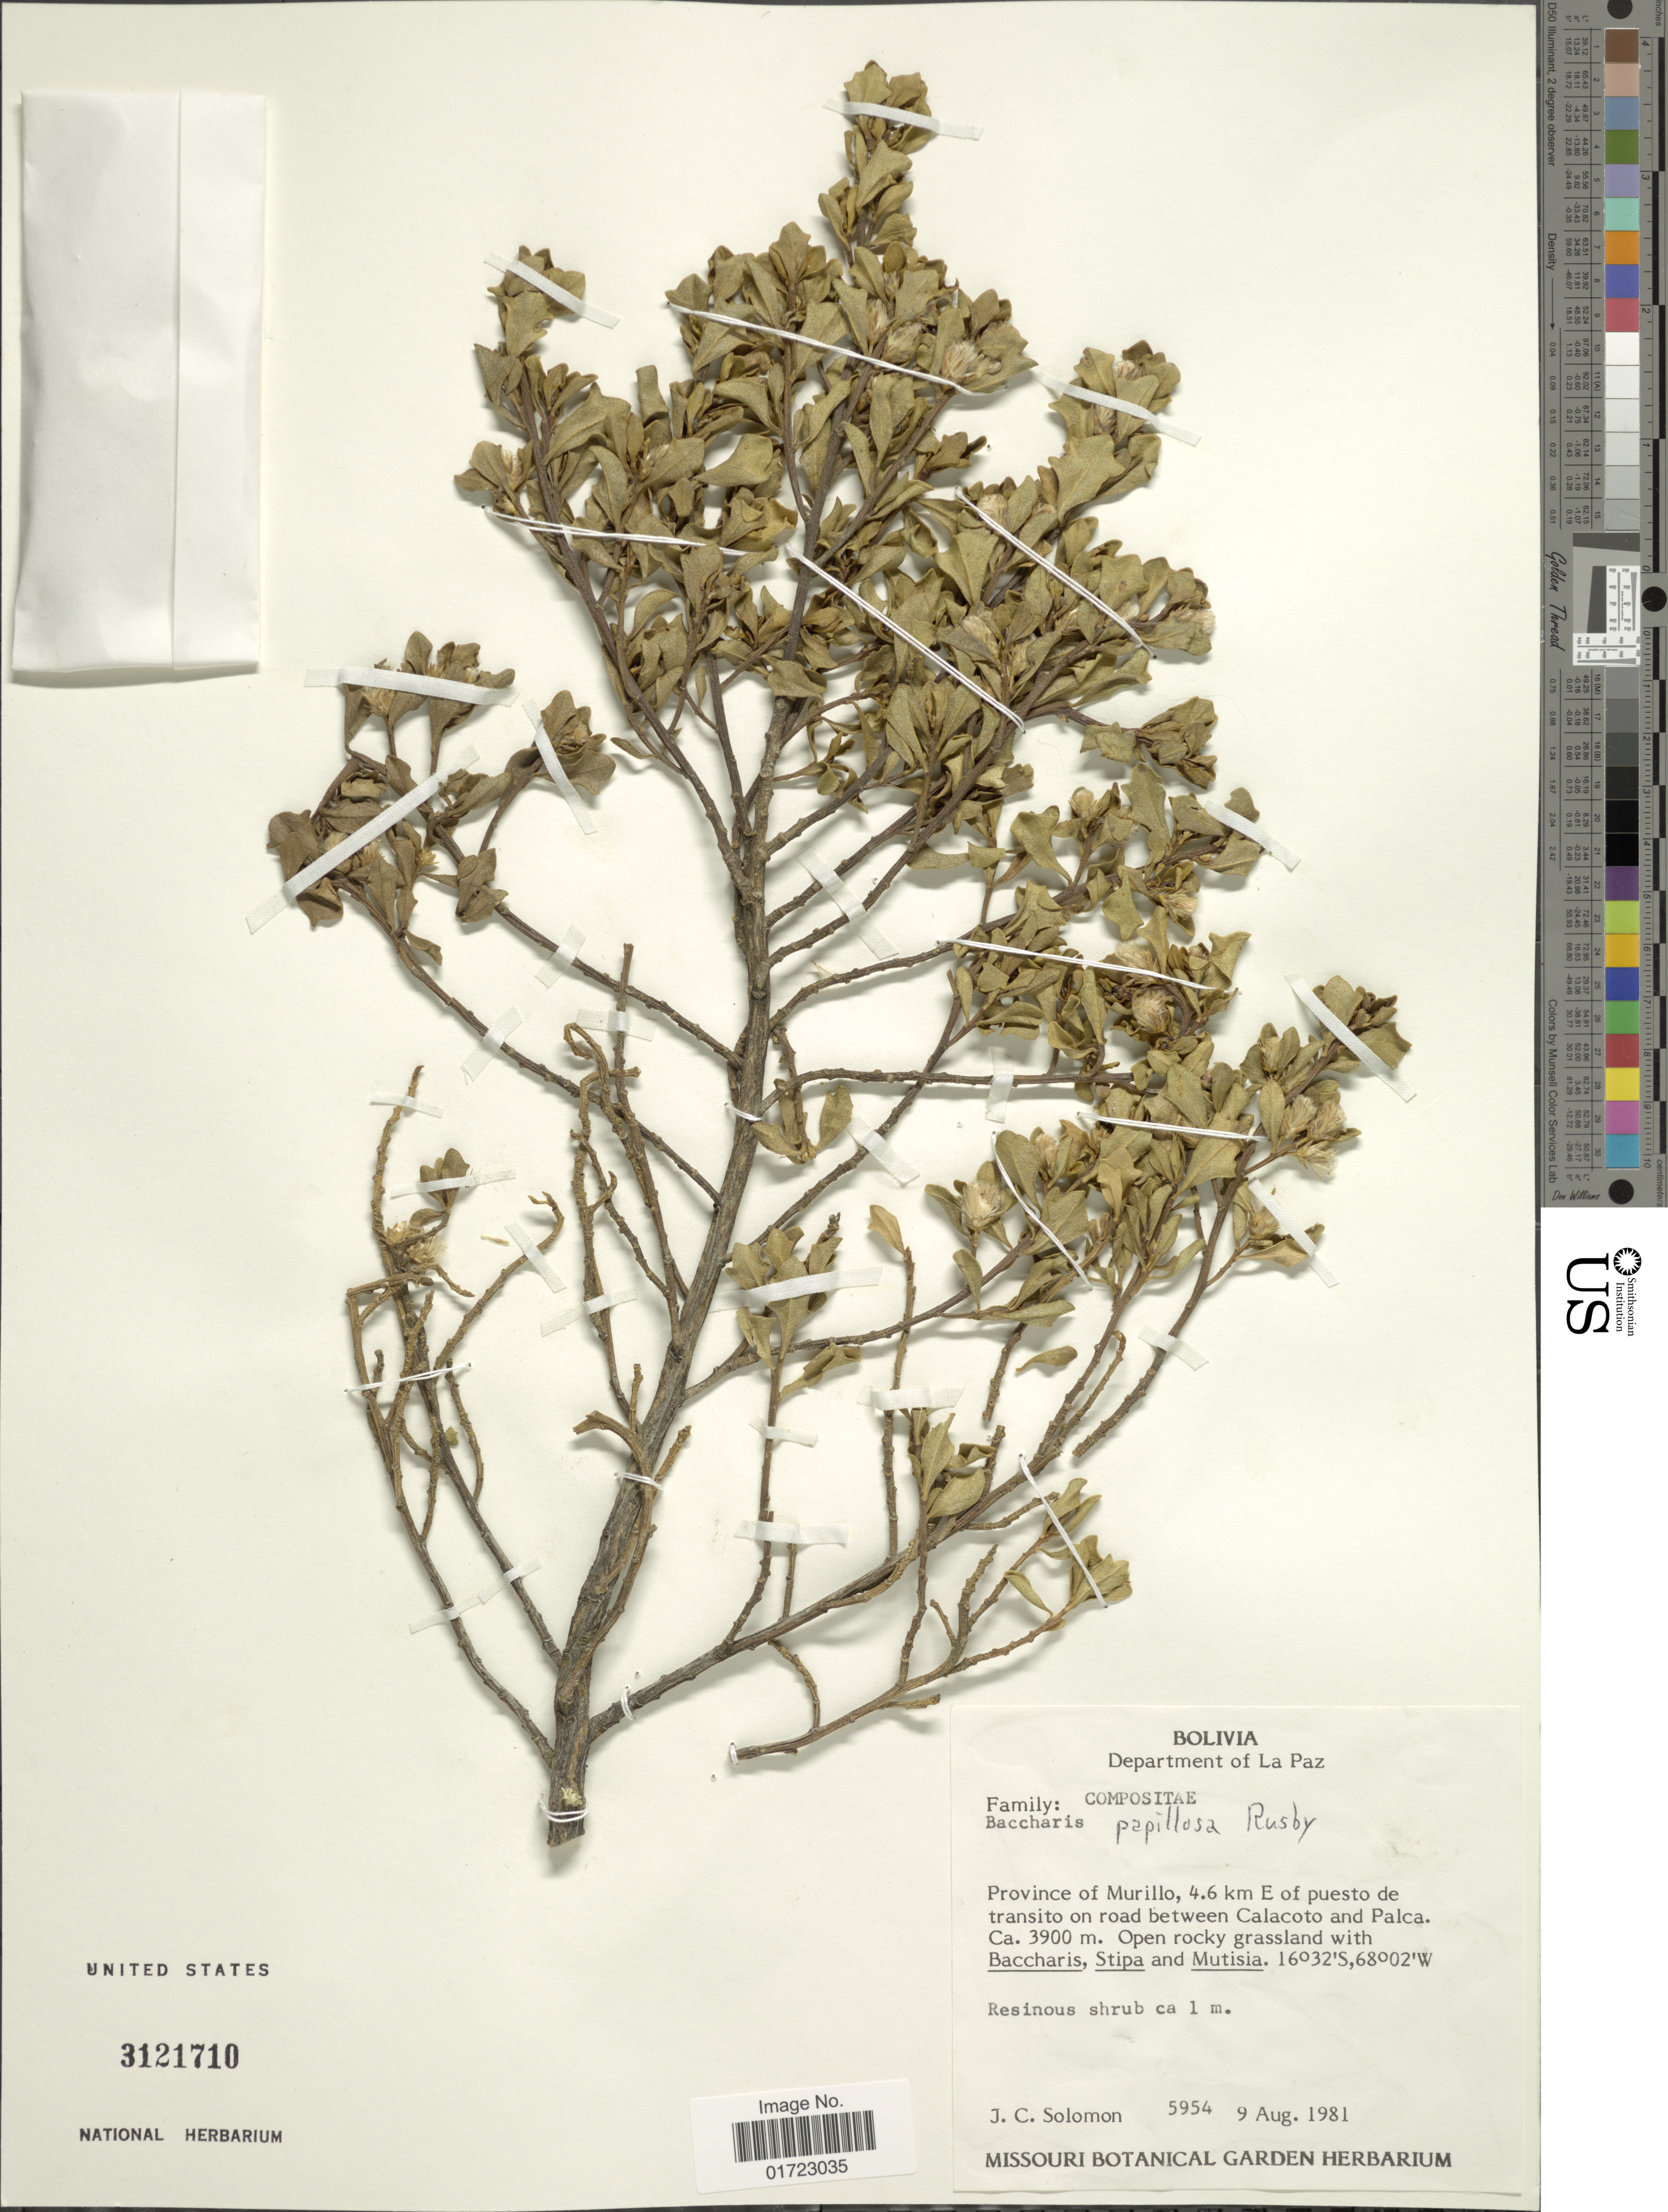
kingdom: Plantae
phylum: Tracheophyta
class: Magnoliopsida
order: Asterales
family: Asteraceae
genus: Baccharis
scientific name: Baccharis papillosa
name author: Rusby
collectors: J. C. Solomon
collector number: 5954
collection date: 1981-08-09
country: Bolivia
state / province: La Paz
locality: Province of Murillo, 4.6 km E of puesto de transito on road between Calacoto and Palca.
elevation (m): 3900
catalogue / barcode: US 3121710